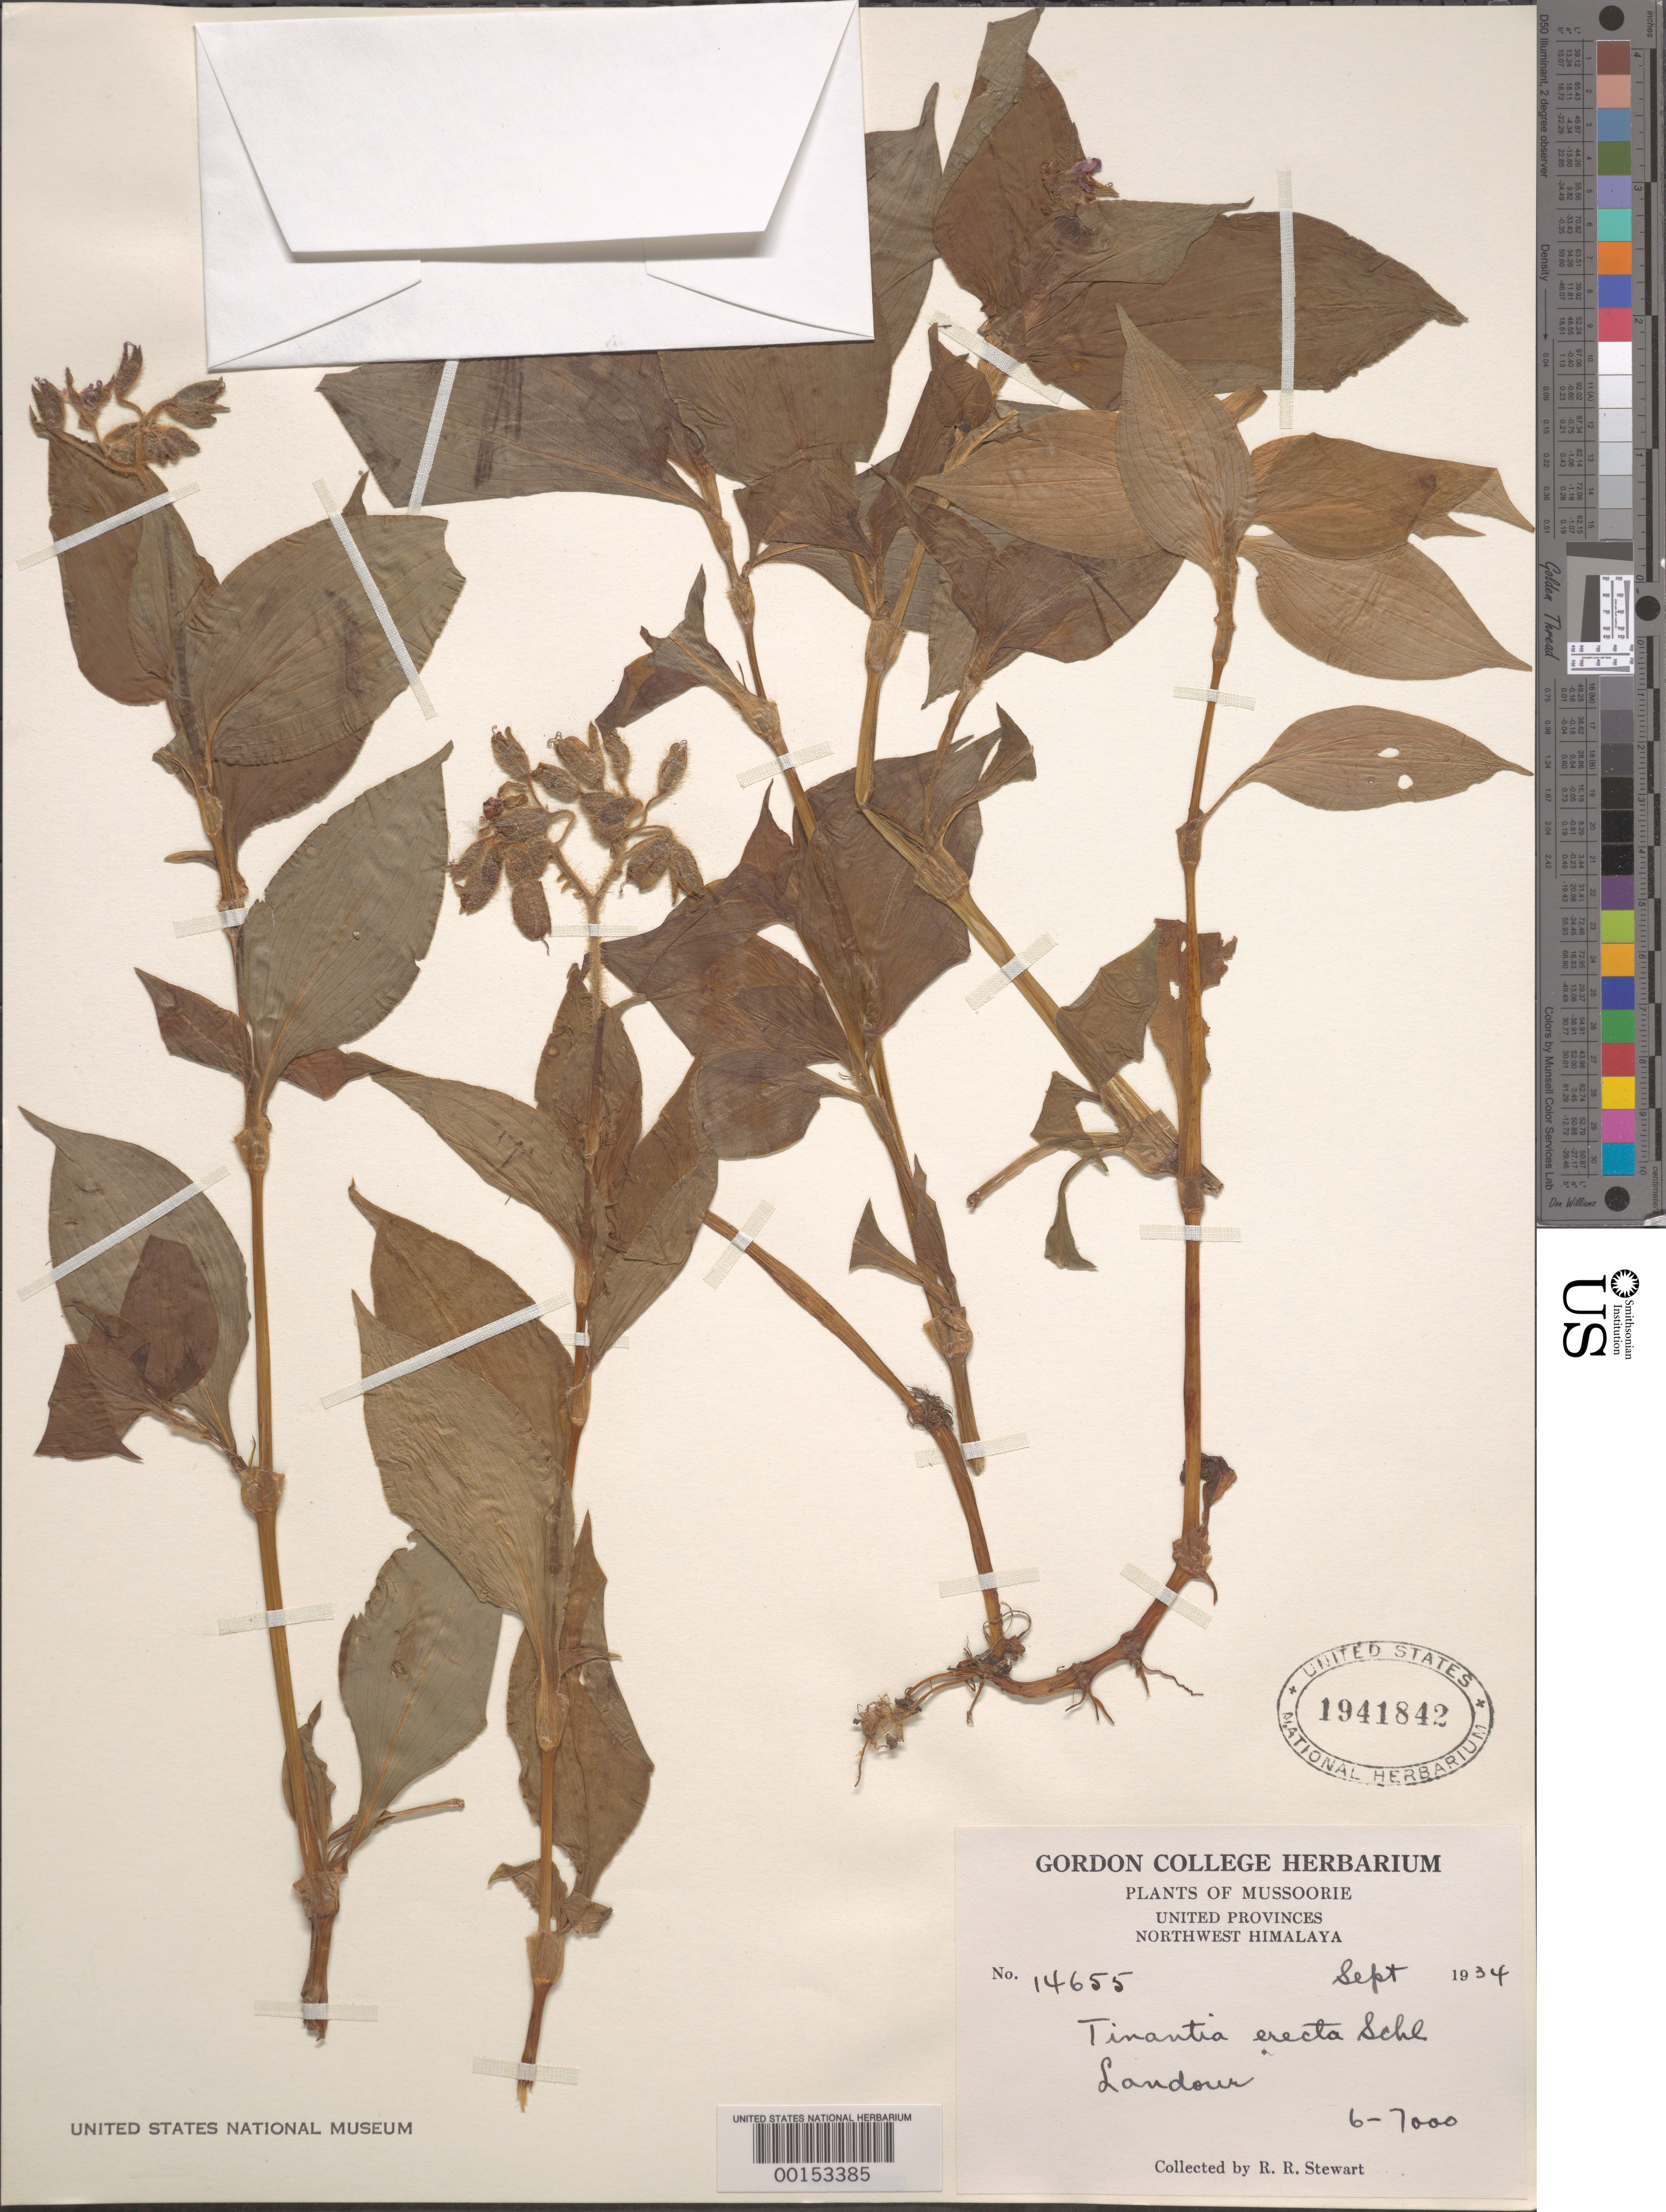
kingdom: Plantae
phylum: Tracheophyta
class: Liliopsida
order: Commelinales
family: Commelinaceae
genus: Tinantia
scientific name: Tinantia erecta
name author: (Jacq.) Fenzl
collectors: R. R. Stewart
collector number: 14655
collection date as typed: Sep 1934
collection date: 1934-09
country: India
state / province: Uttar Pradesh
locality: Landour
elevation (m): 1830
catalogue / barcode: US 1941842